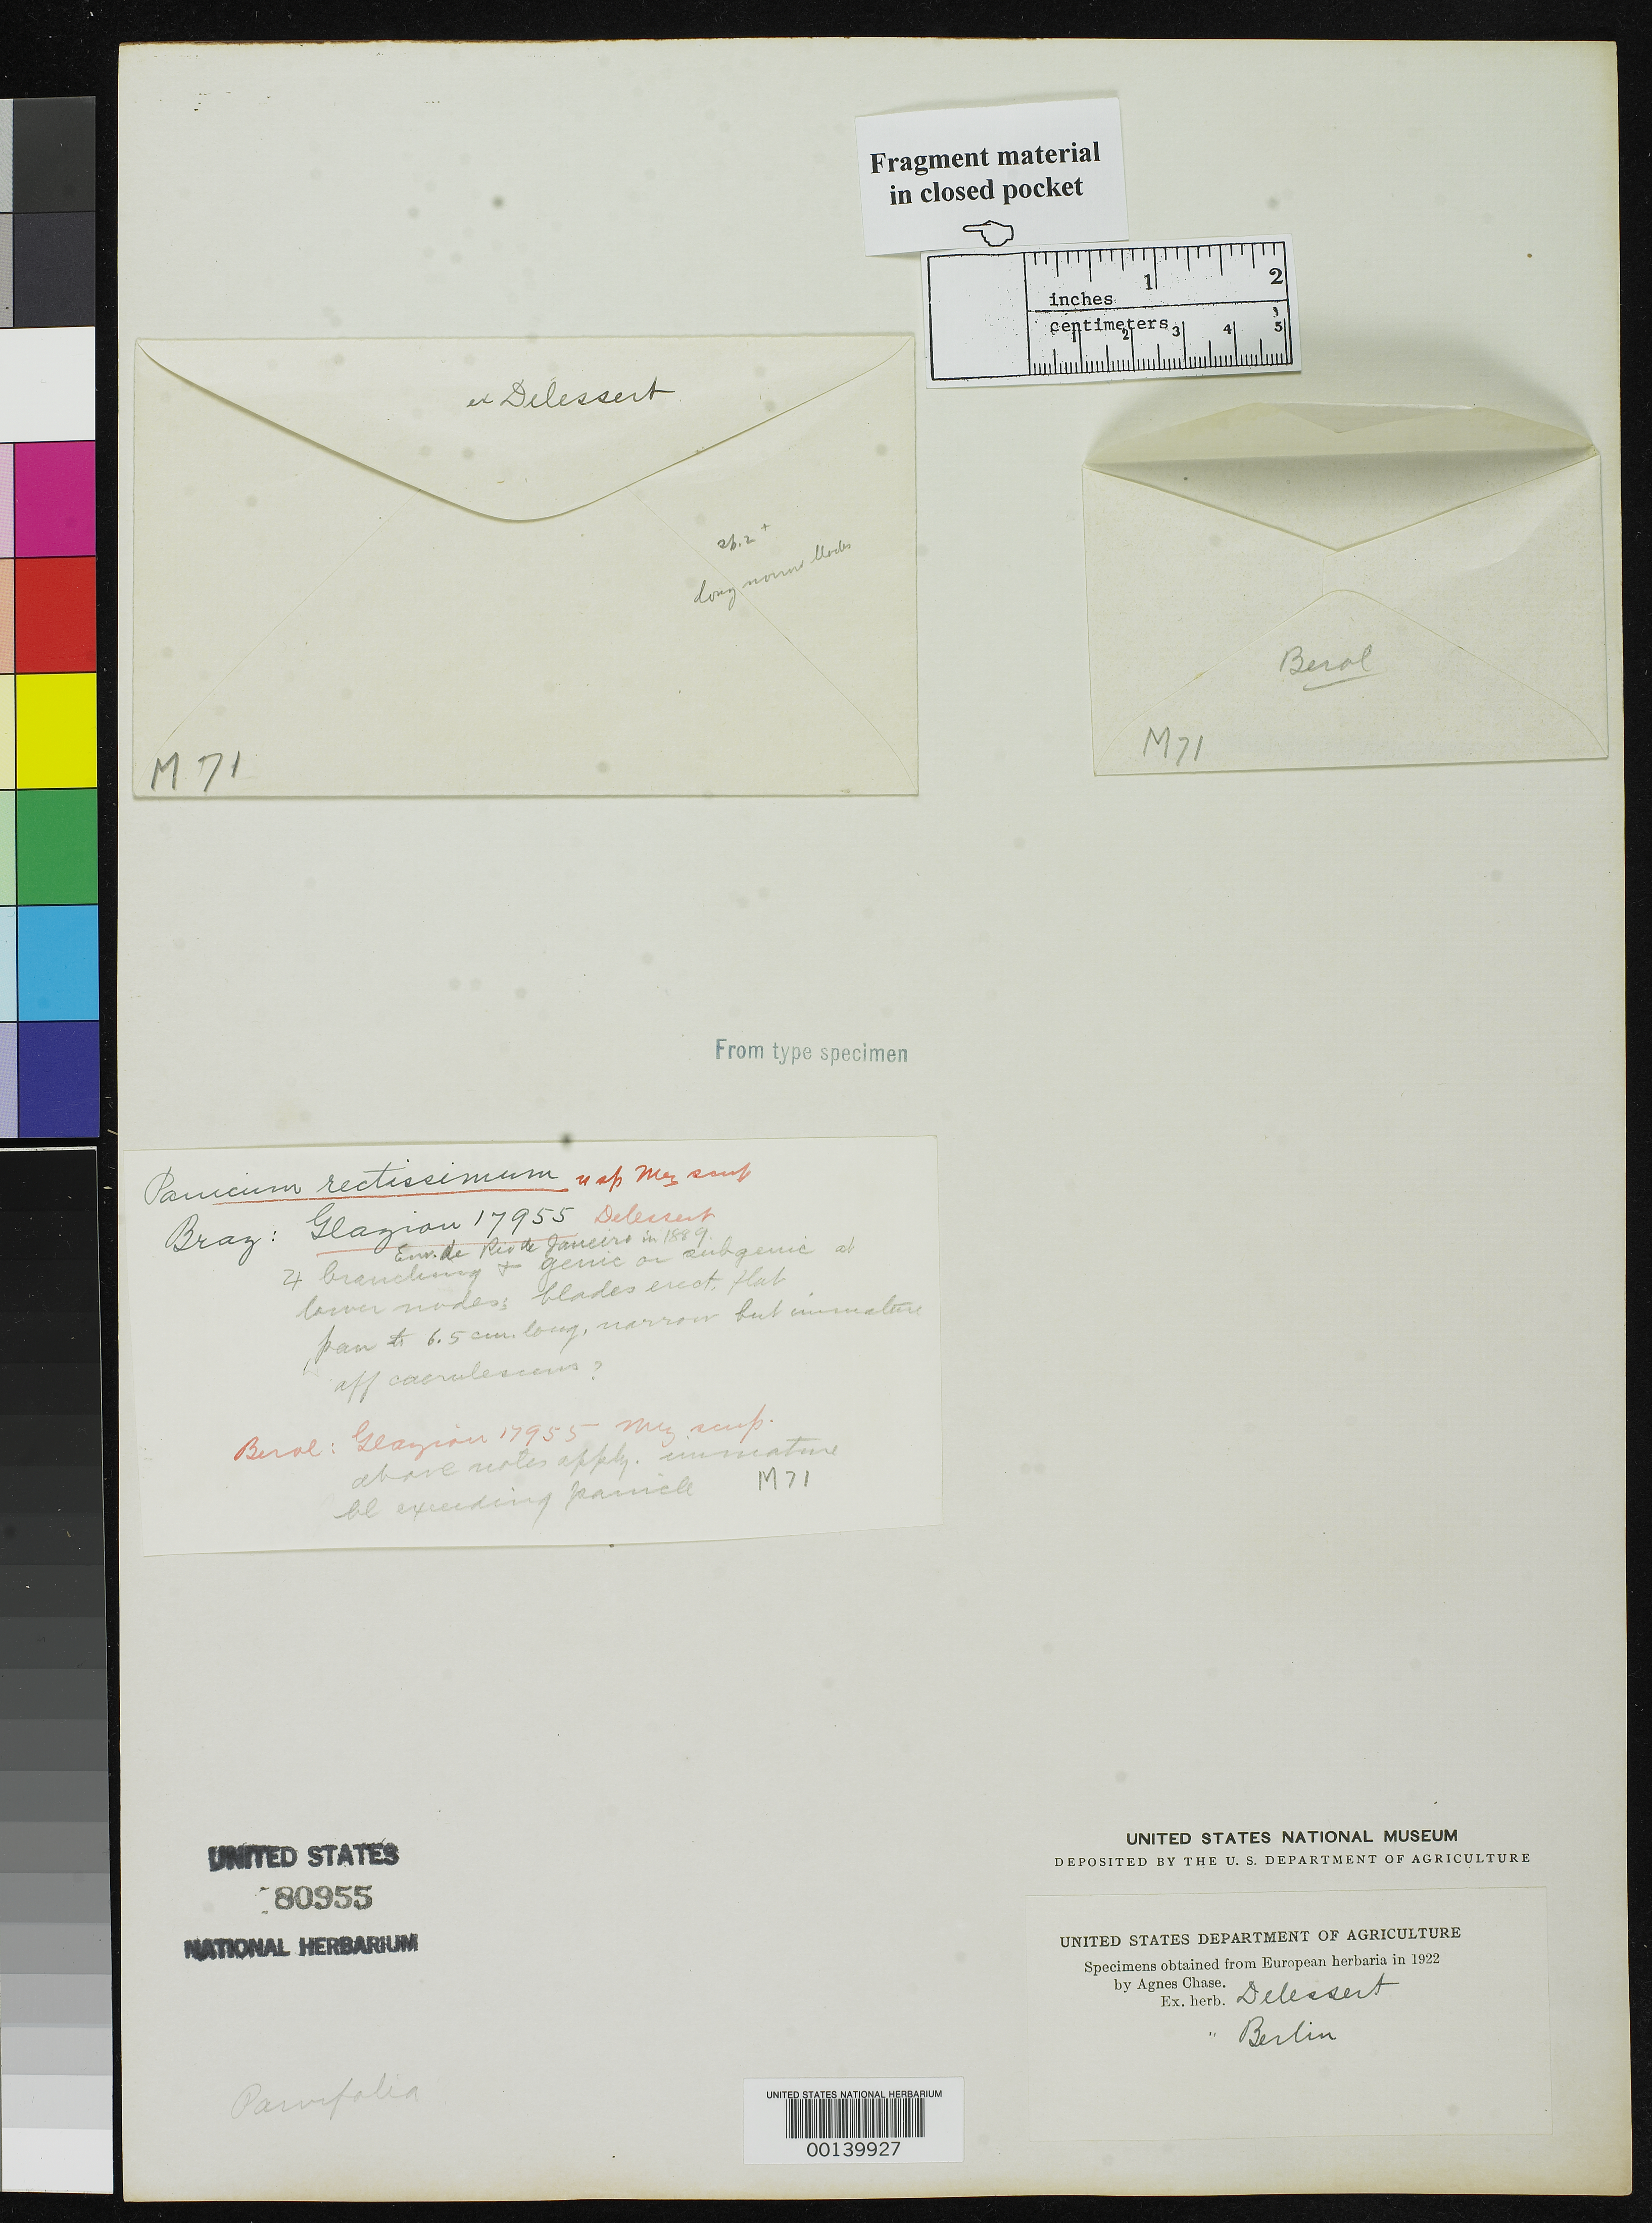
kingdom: Plantae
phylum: Tracheophyta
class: Liliopsida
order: Poales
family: Poaceae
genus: Panicum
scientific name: Panicum rectissimum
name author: Mez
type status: Type Fragment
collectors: A. F. M. Glaziou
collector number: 17955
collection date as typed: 1889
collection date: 1889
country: Brazil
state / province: Rio de Janeiro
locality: Near Rio de Janeiro.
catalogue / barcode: US 80955